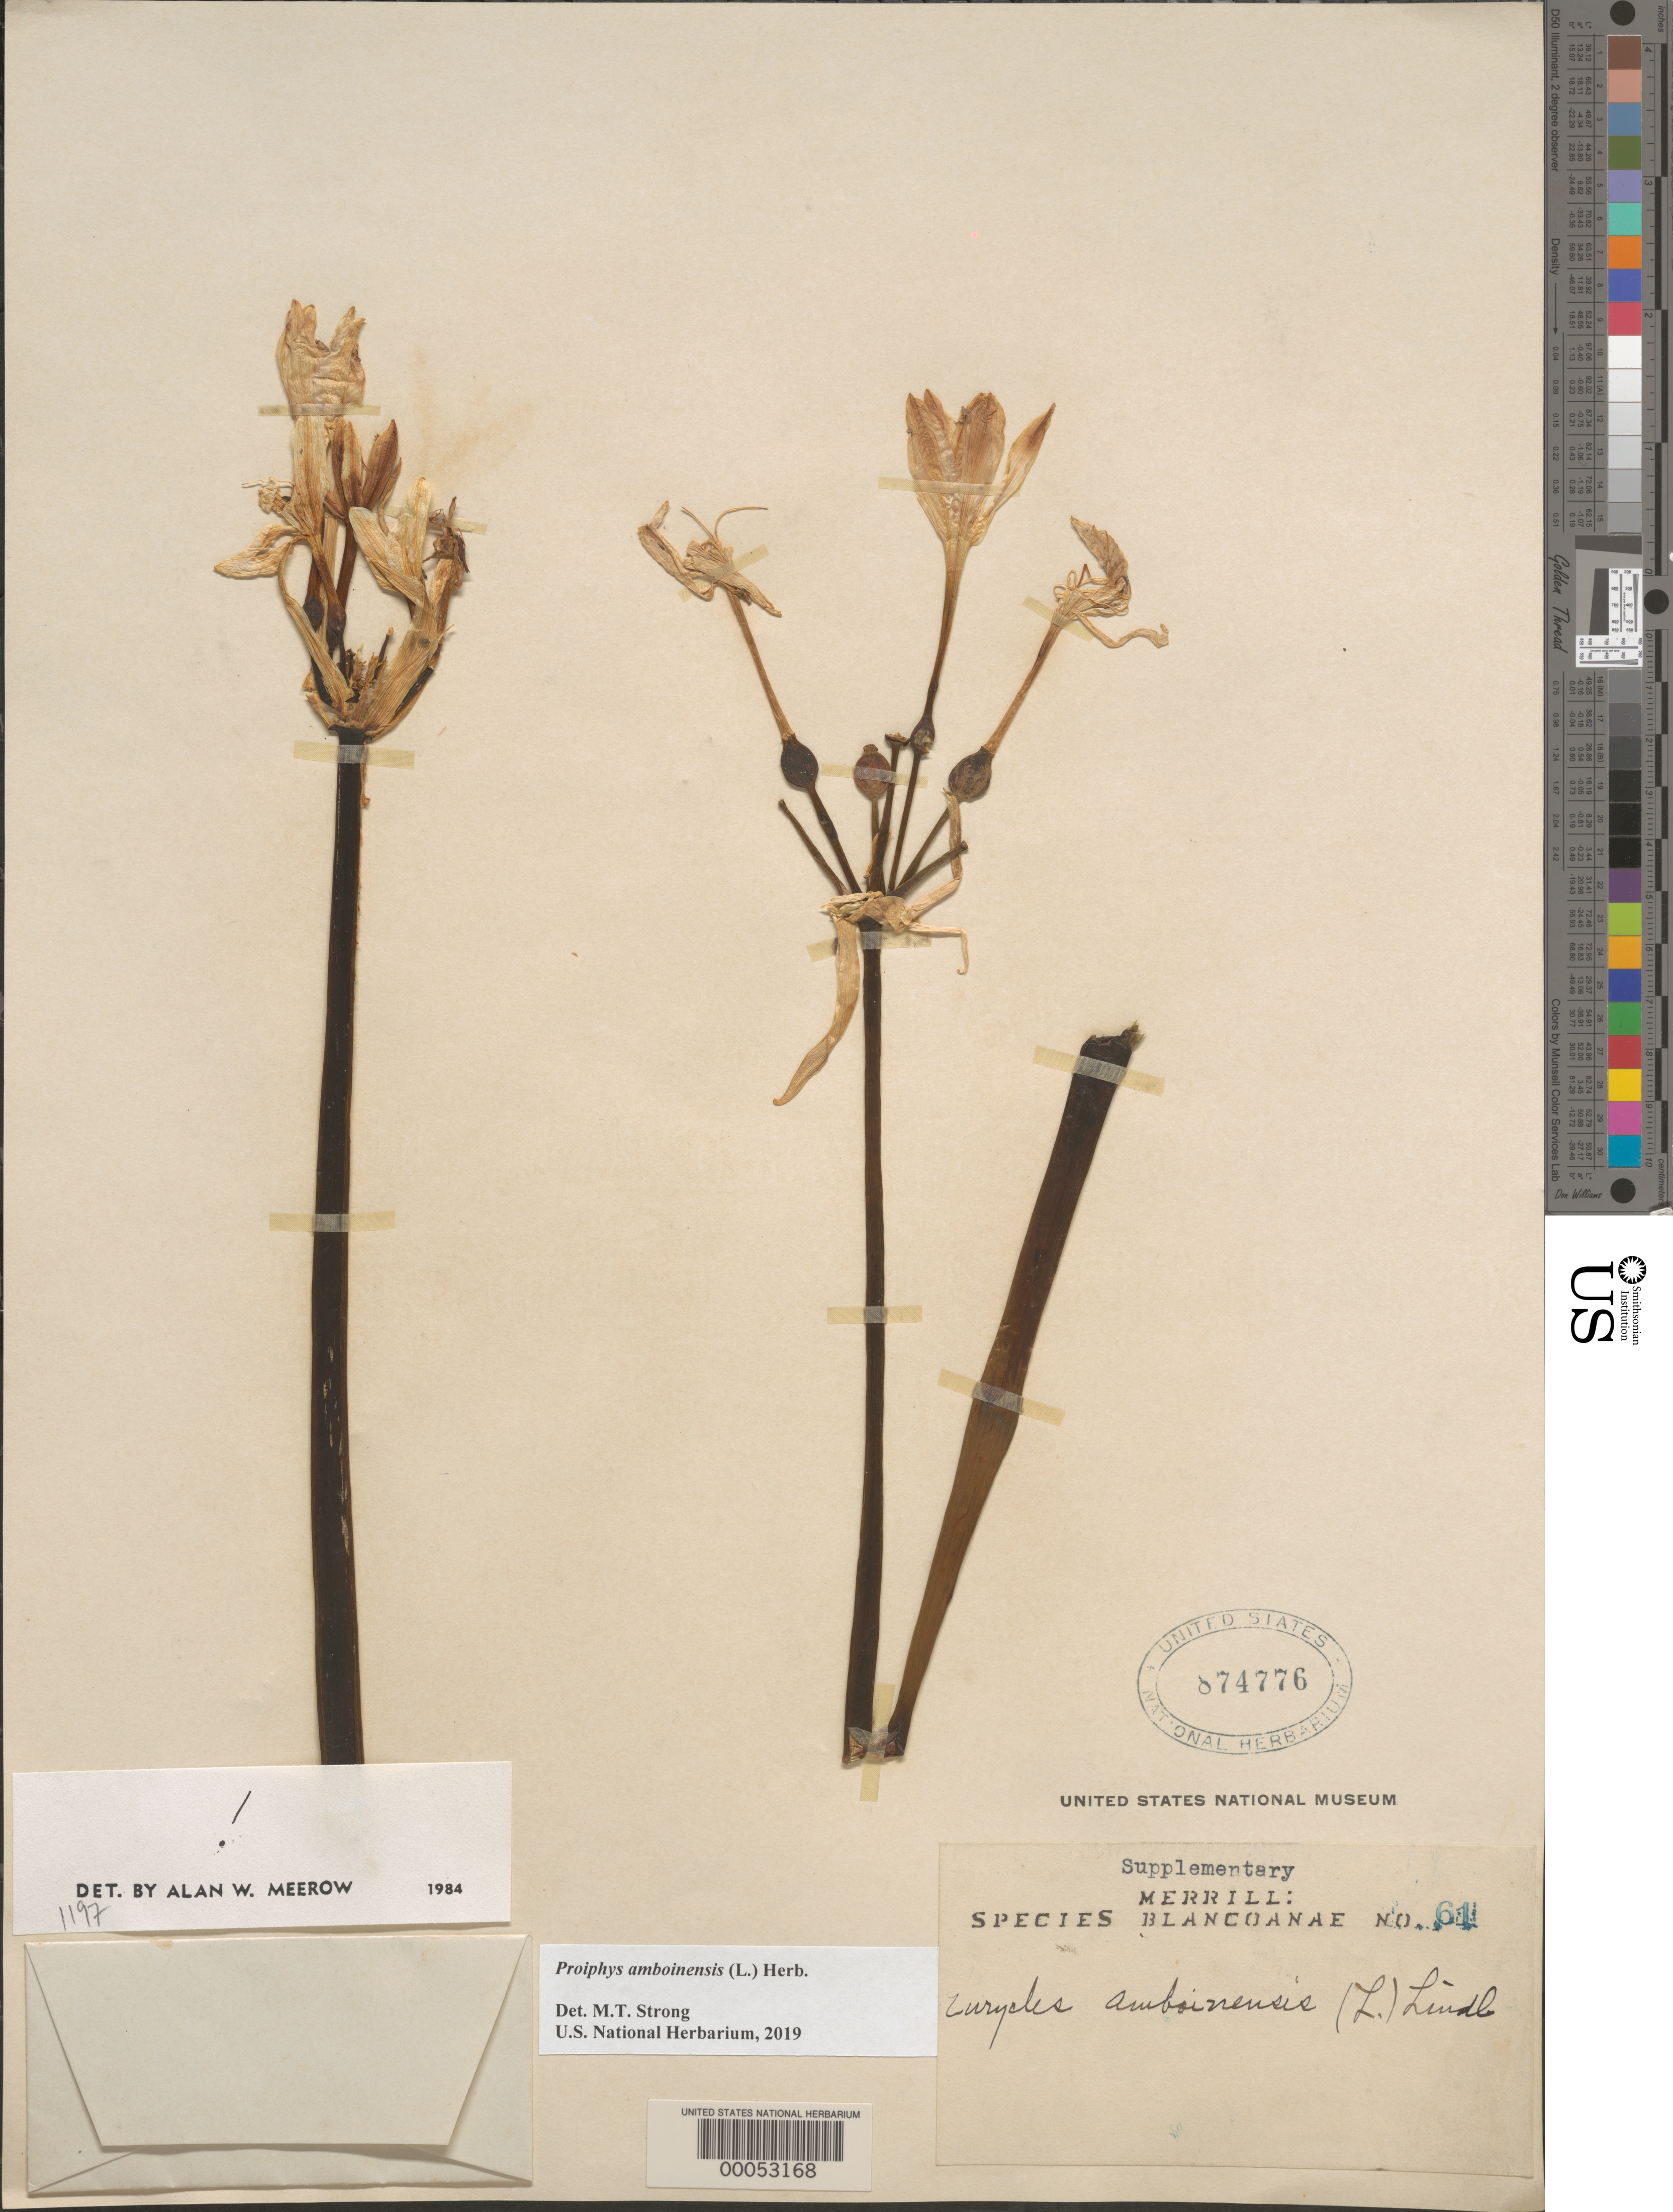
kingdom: Plantae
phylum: Tracheophyta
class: Liliopsida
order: Asparagales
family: Amaryllidaceae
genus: Proiphys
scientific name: Proiphys amboinensis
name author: (L.) Herb.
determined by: Strong, Mark T., (BOT), Smithsonian Institution - National Museum of Natural History (UNITED STATES)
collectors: E. D. Merrill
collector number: Sp. Blancoan. 0061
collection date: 1914-10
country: Philippines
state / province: Calabarzon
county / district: Cavite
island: Luzon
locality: Maragondong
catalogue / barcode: US 874776